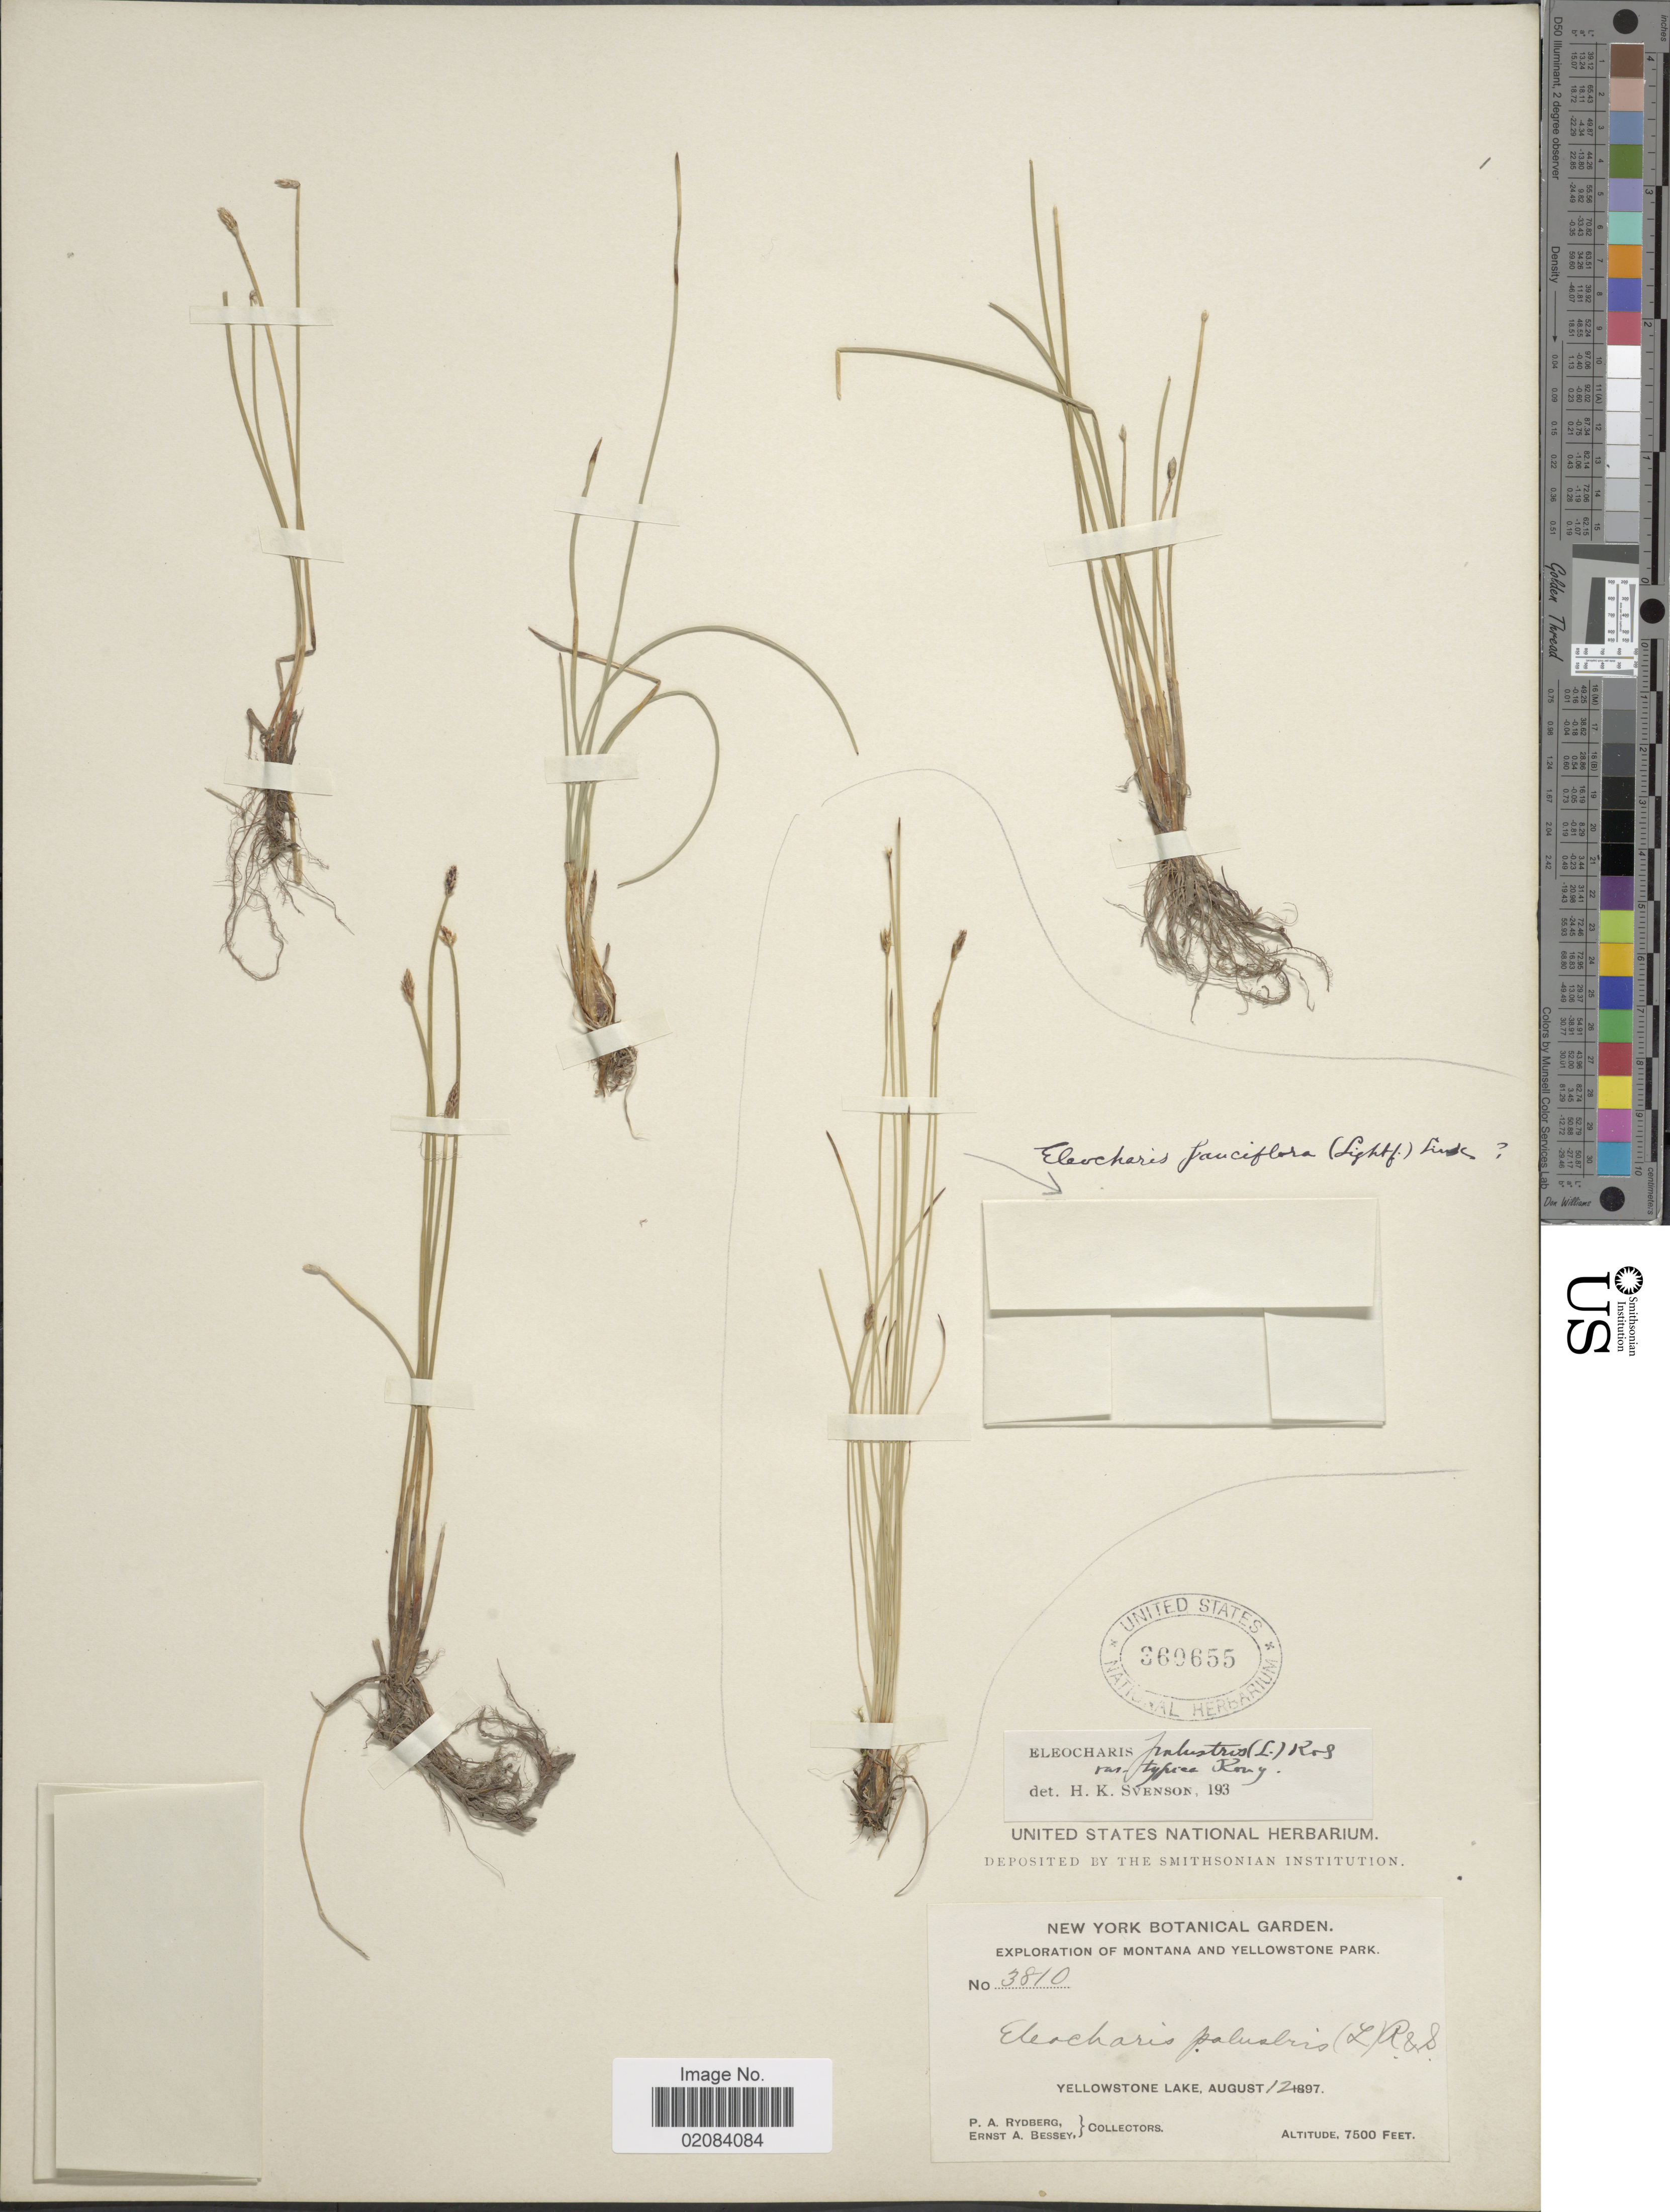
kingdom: Plantae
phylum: Tracheophyta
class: Liliopsida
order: Poales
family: Cyperaceae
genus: Eleocharis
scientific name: Eleocharis palustris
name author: (L.) Roem. & Schult.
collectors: P. A. Rydberg & E. A. Bessey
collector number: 3810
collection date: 1897-08-12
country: United States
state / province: Montana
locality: Montana and Yellowstone Park, Yellowstone Lake.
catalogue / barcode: US 360655